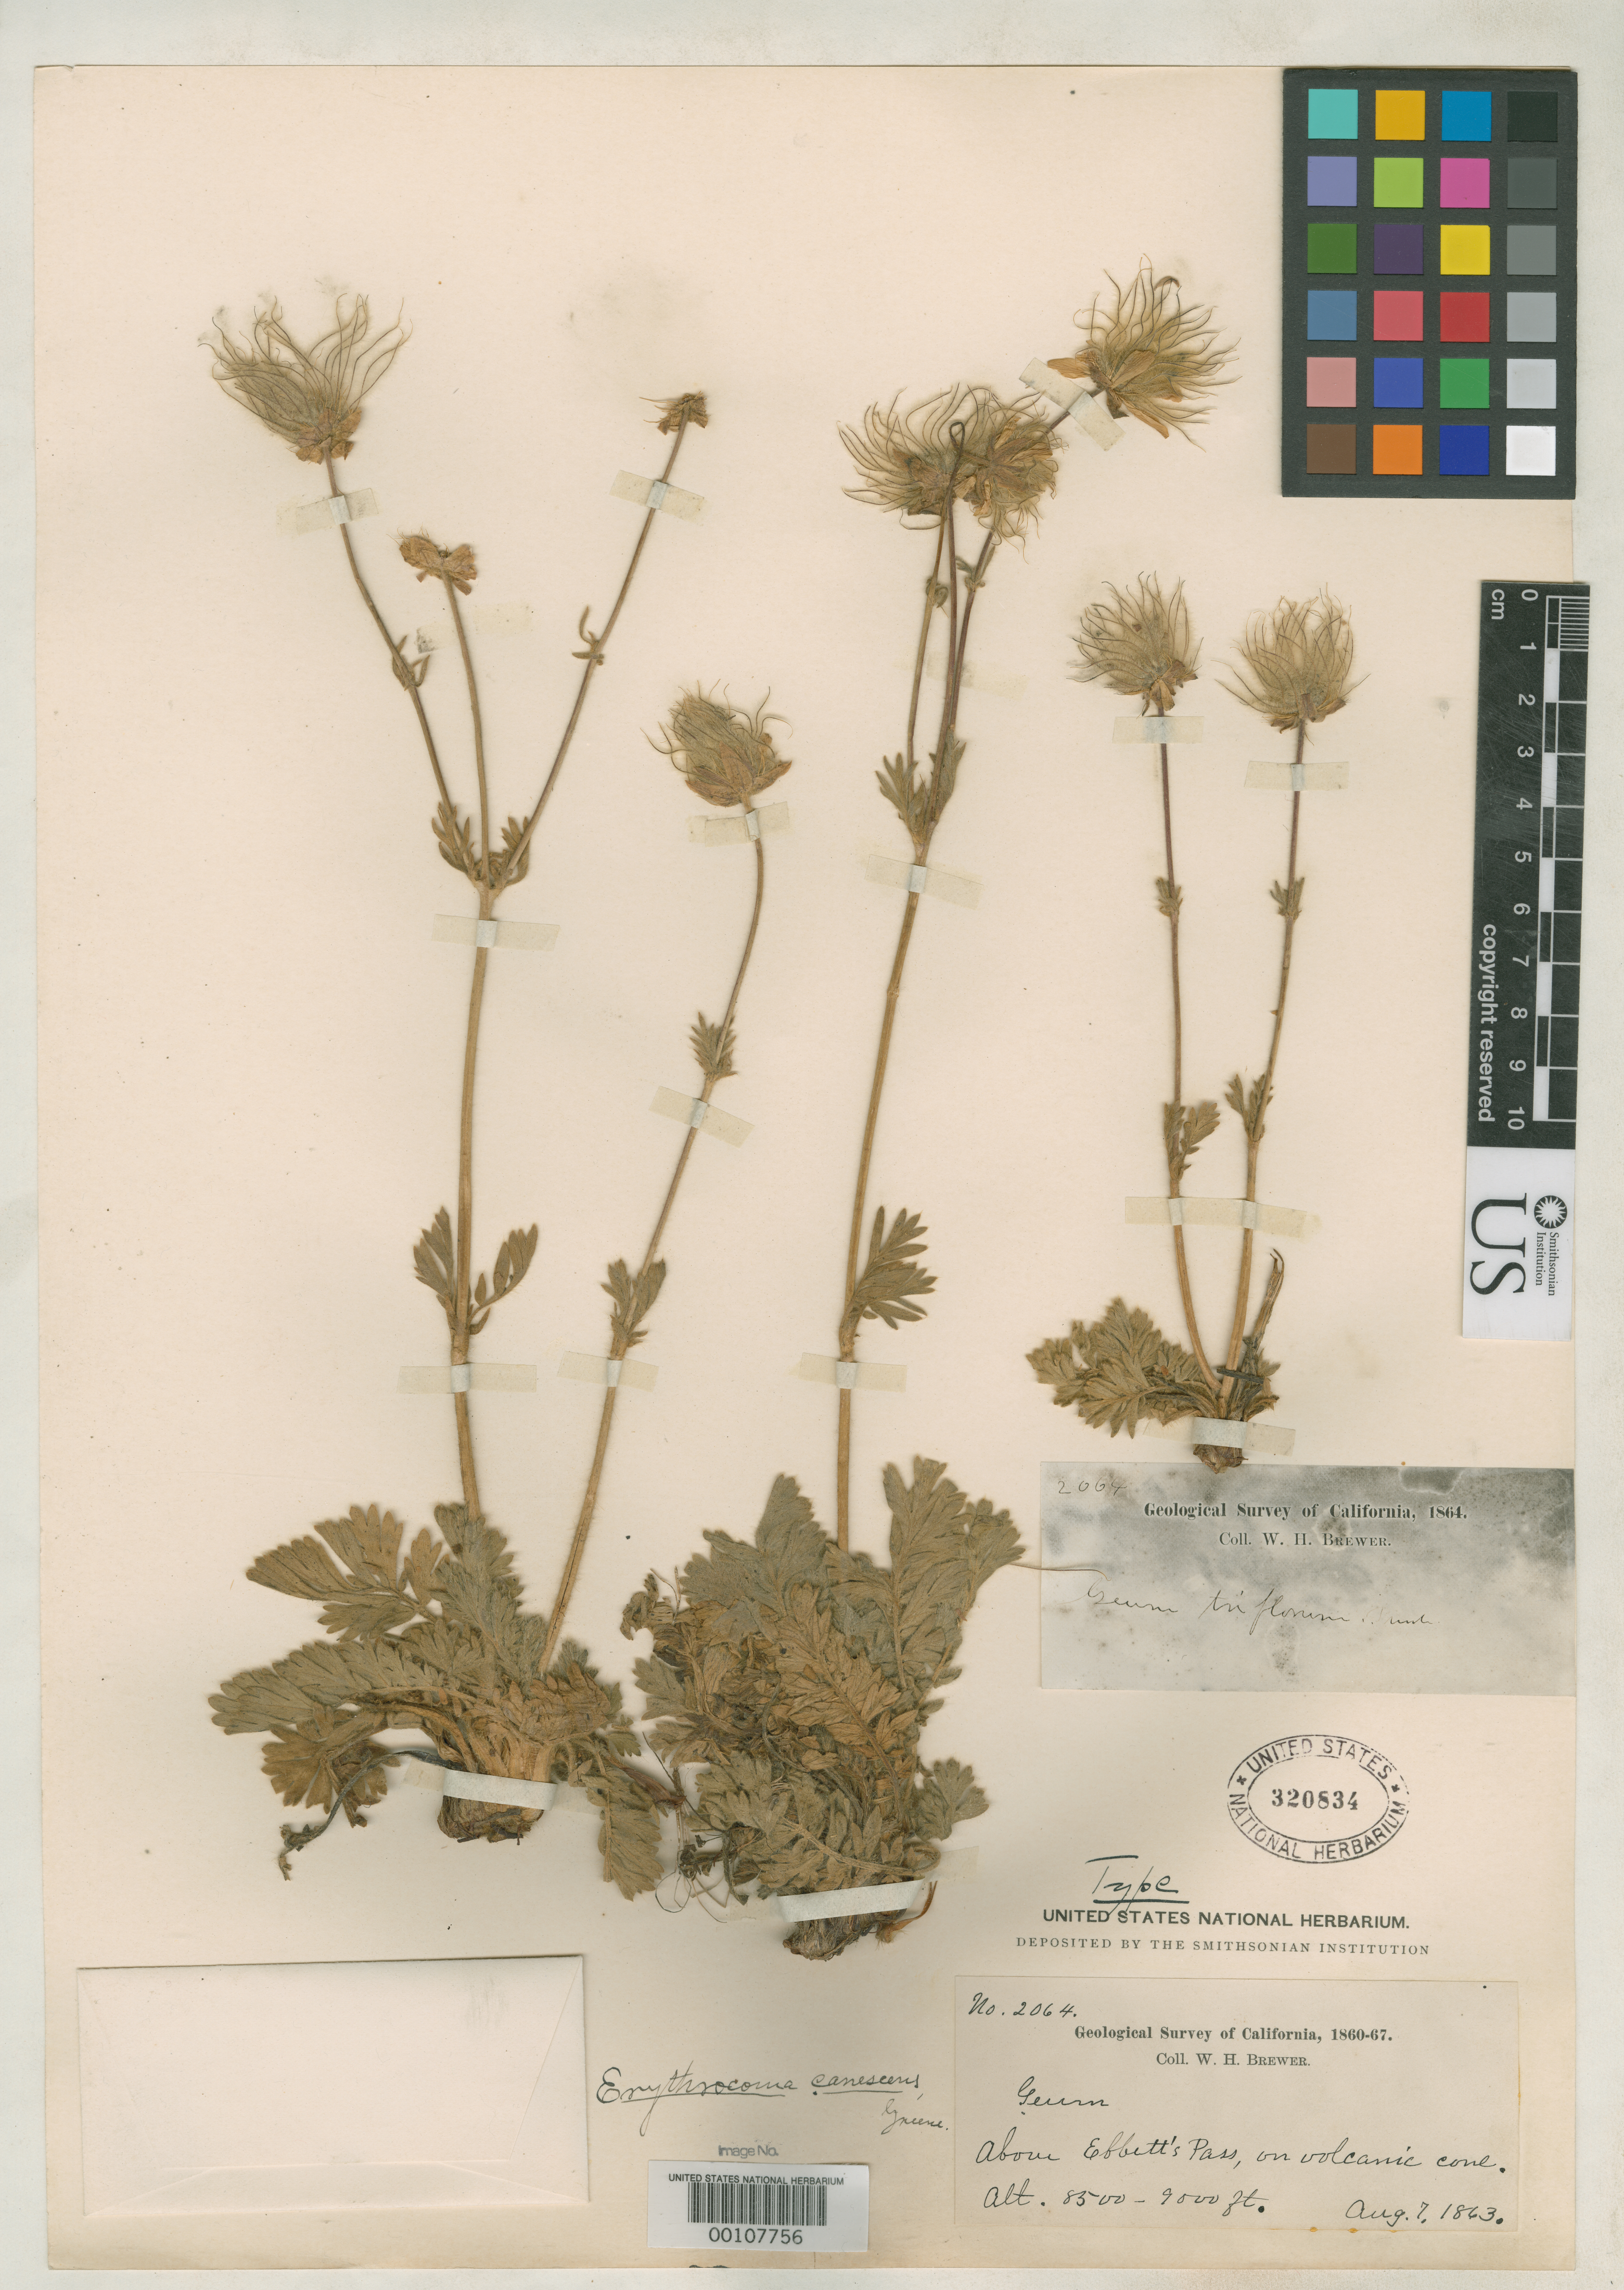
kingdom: Plantae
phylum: Tracheophyta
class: Magnoliopsida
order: Rosales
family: Rosaceae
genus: Erythrocoma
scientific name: Erythrocoma canescens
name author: Greene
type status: Isosyntype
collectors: W. H. Brewer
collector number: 2064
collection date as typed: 07 Aug 1863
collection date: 1863-08-07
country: United States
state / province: California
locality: Sierra Nevada, above Ebbett's Pass.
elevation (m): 2591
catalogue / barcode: US 320834